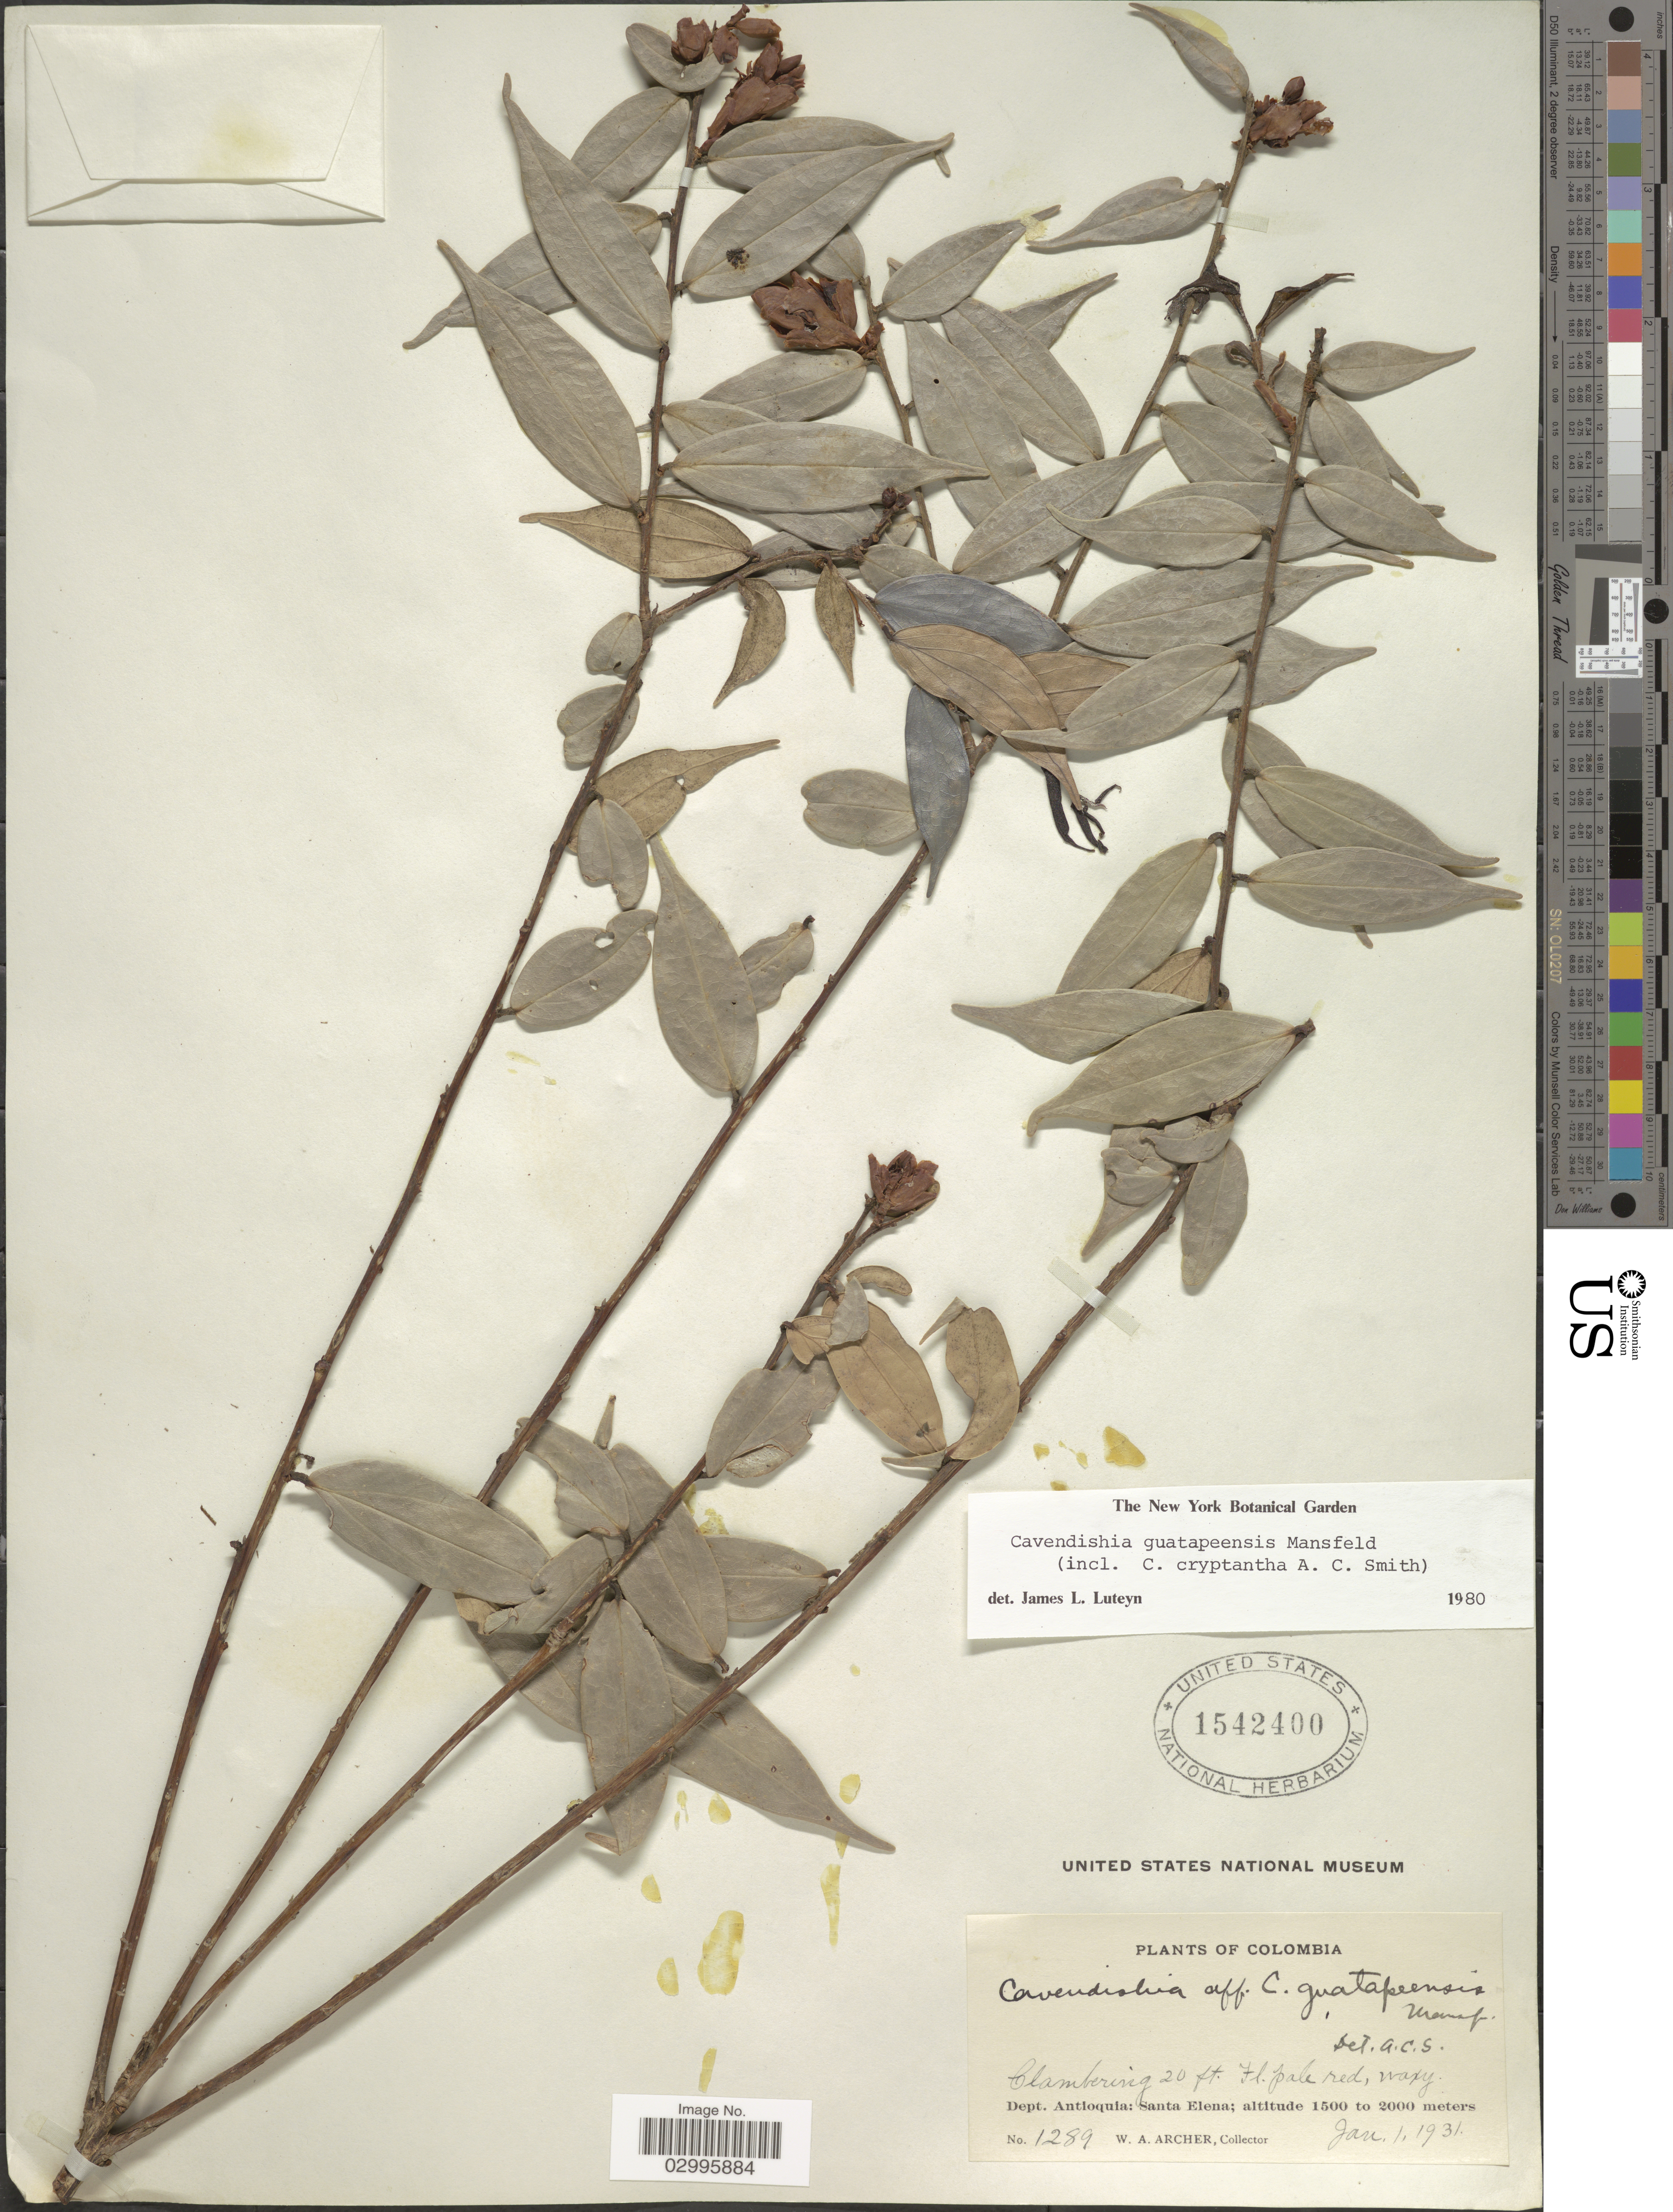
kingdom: Plantae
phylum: Tracheophyta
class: Magnoliopsida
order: Ericales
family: Ericaceae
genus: Cavendishia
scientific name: Cavendishia guatapeensis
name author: Mansf.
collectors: W. Archer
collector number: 1289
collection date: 1931-01-01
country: Colombia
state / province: Antioquia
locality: Dept. Antioquia: Santa Elena.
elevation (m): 1500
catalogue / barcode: US 1542400